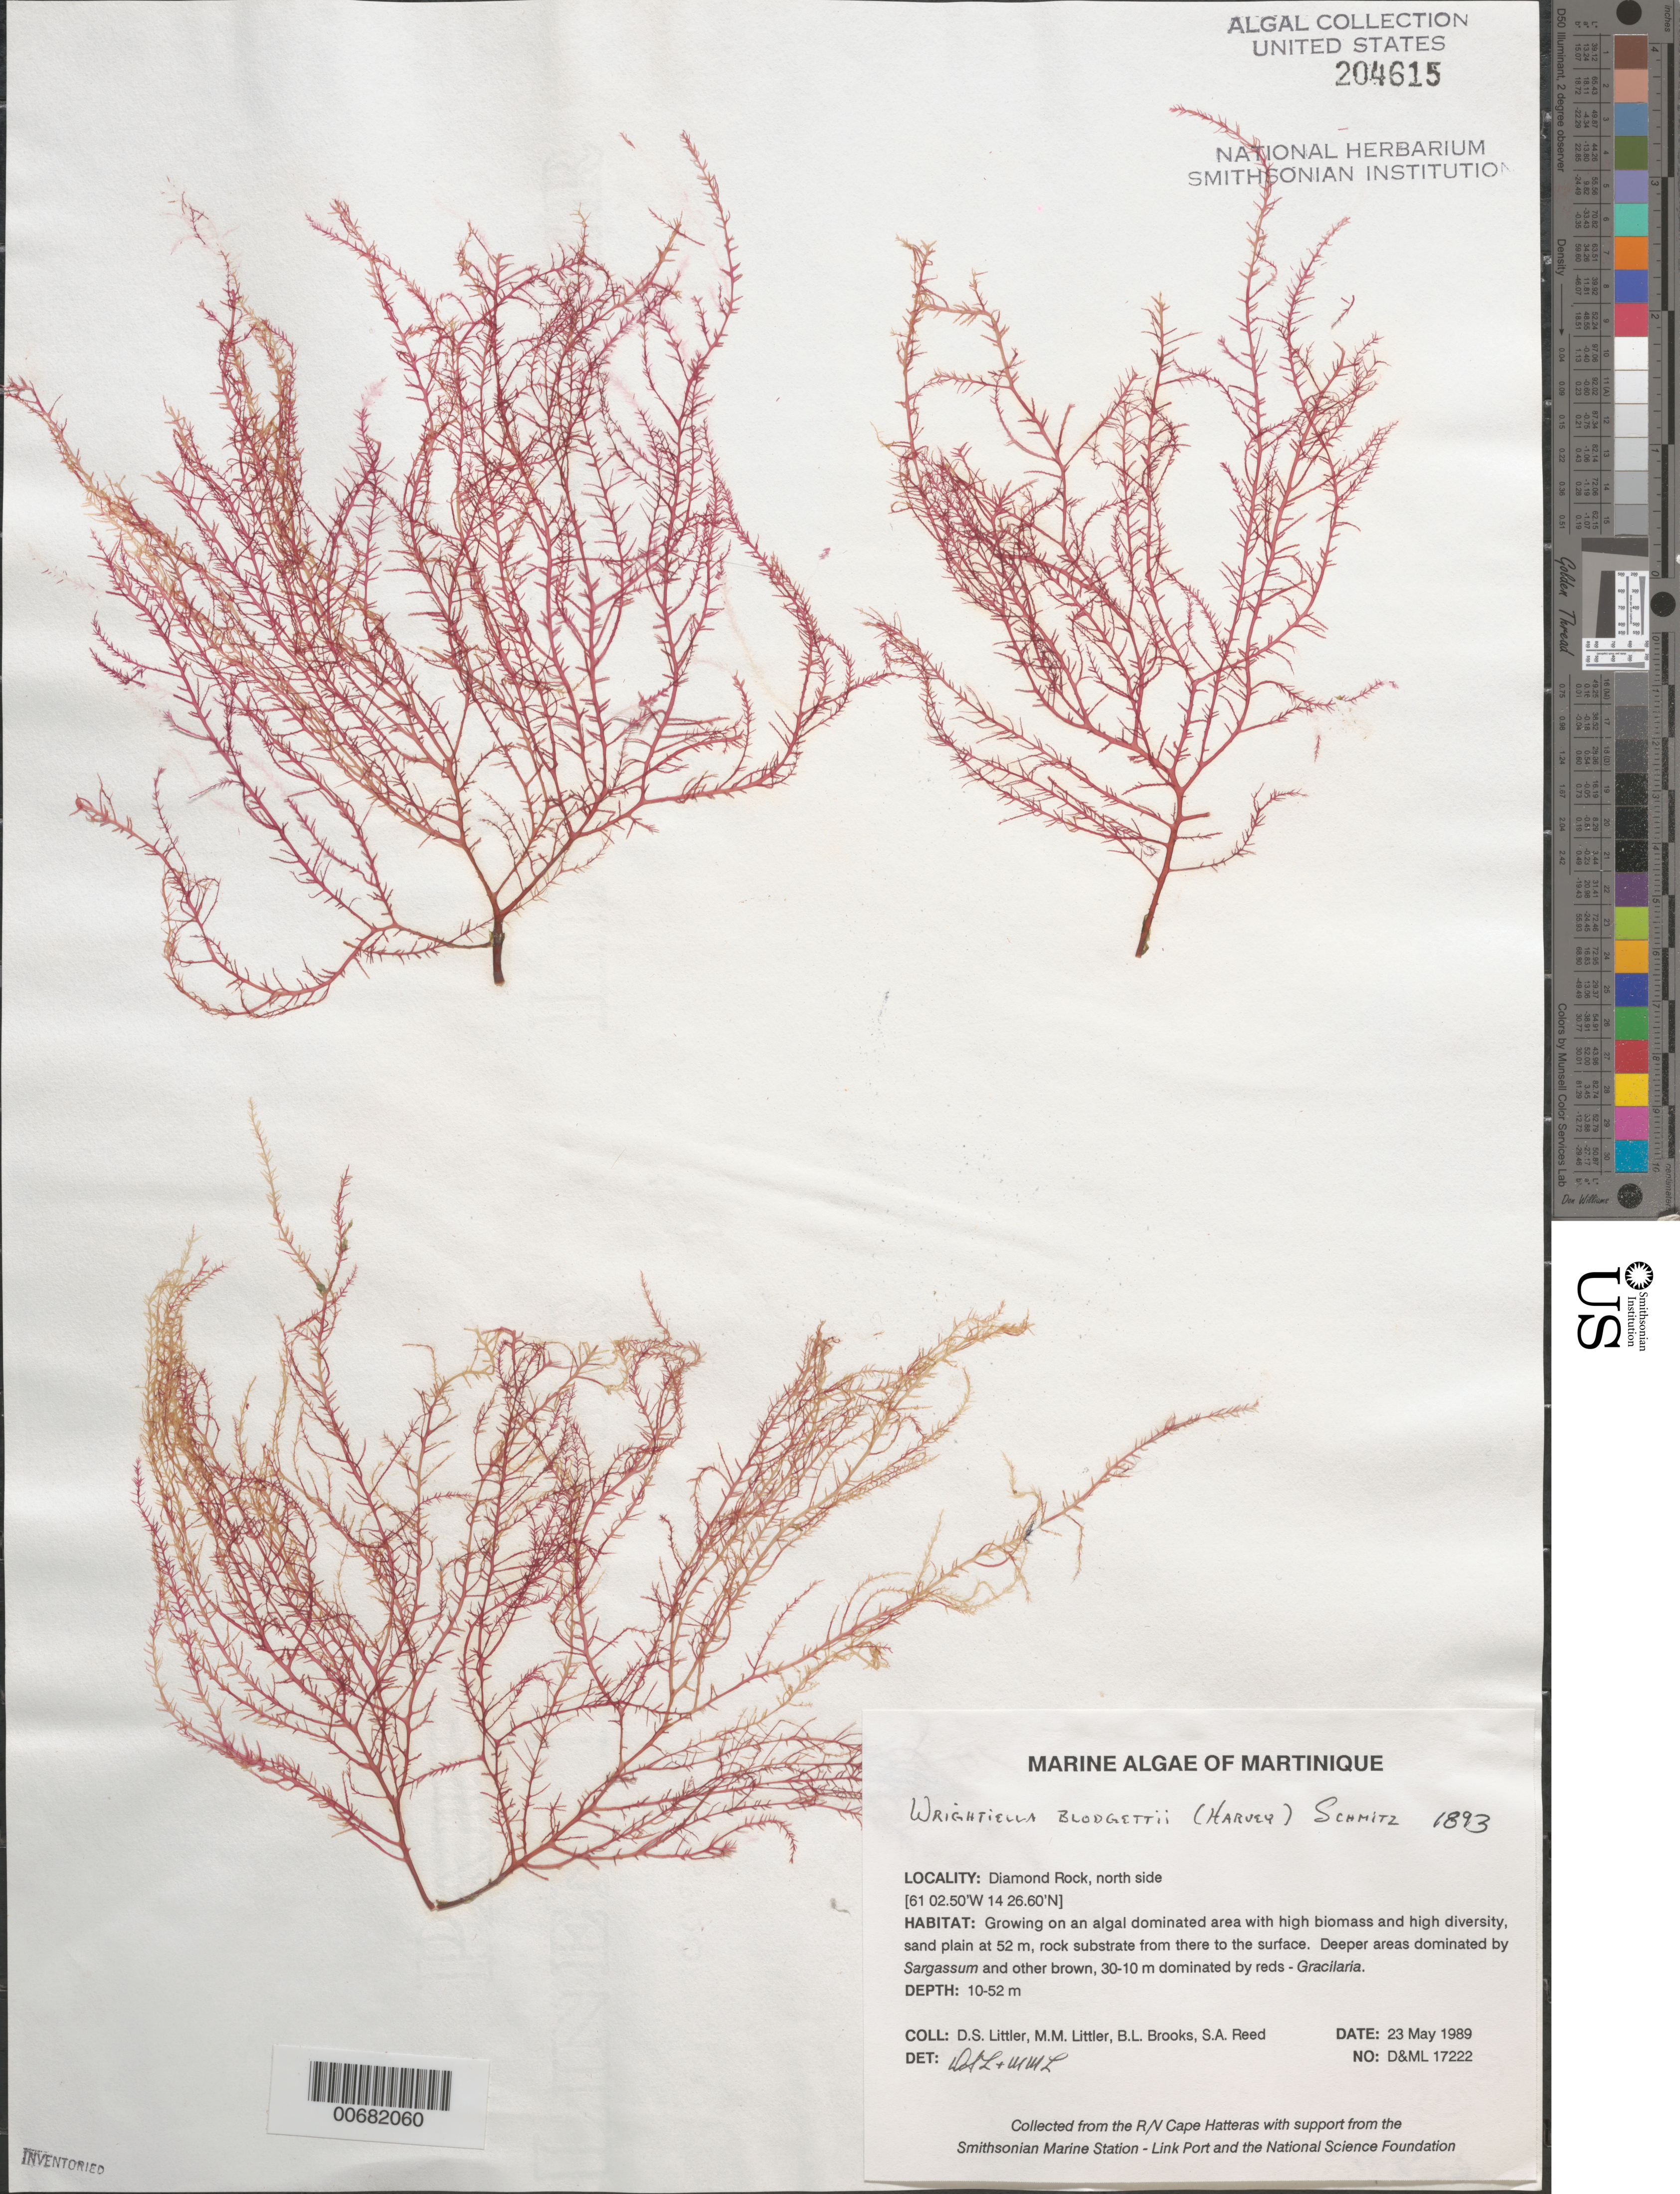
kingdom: Plantae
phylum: Rhodophyta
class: Florideophyceae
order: Ceramiales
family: Rhodomelaceae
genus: Wrightiella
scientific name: Wrightiella blodgettii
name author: (Harv.) F. Schmitz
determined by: Littler, D. S.; Littler, M. M.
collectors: D. S. Littler, M. M. Littler, B. Brooks & S. Reed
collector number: D&ML 17222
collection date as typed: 23 May 1989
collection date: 1989-05-23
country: Martinique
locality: Diamond Rock, north side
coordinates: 14 26.60' N, 61 02.50' W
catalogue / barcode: US 204615